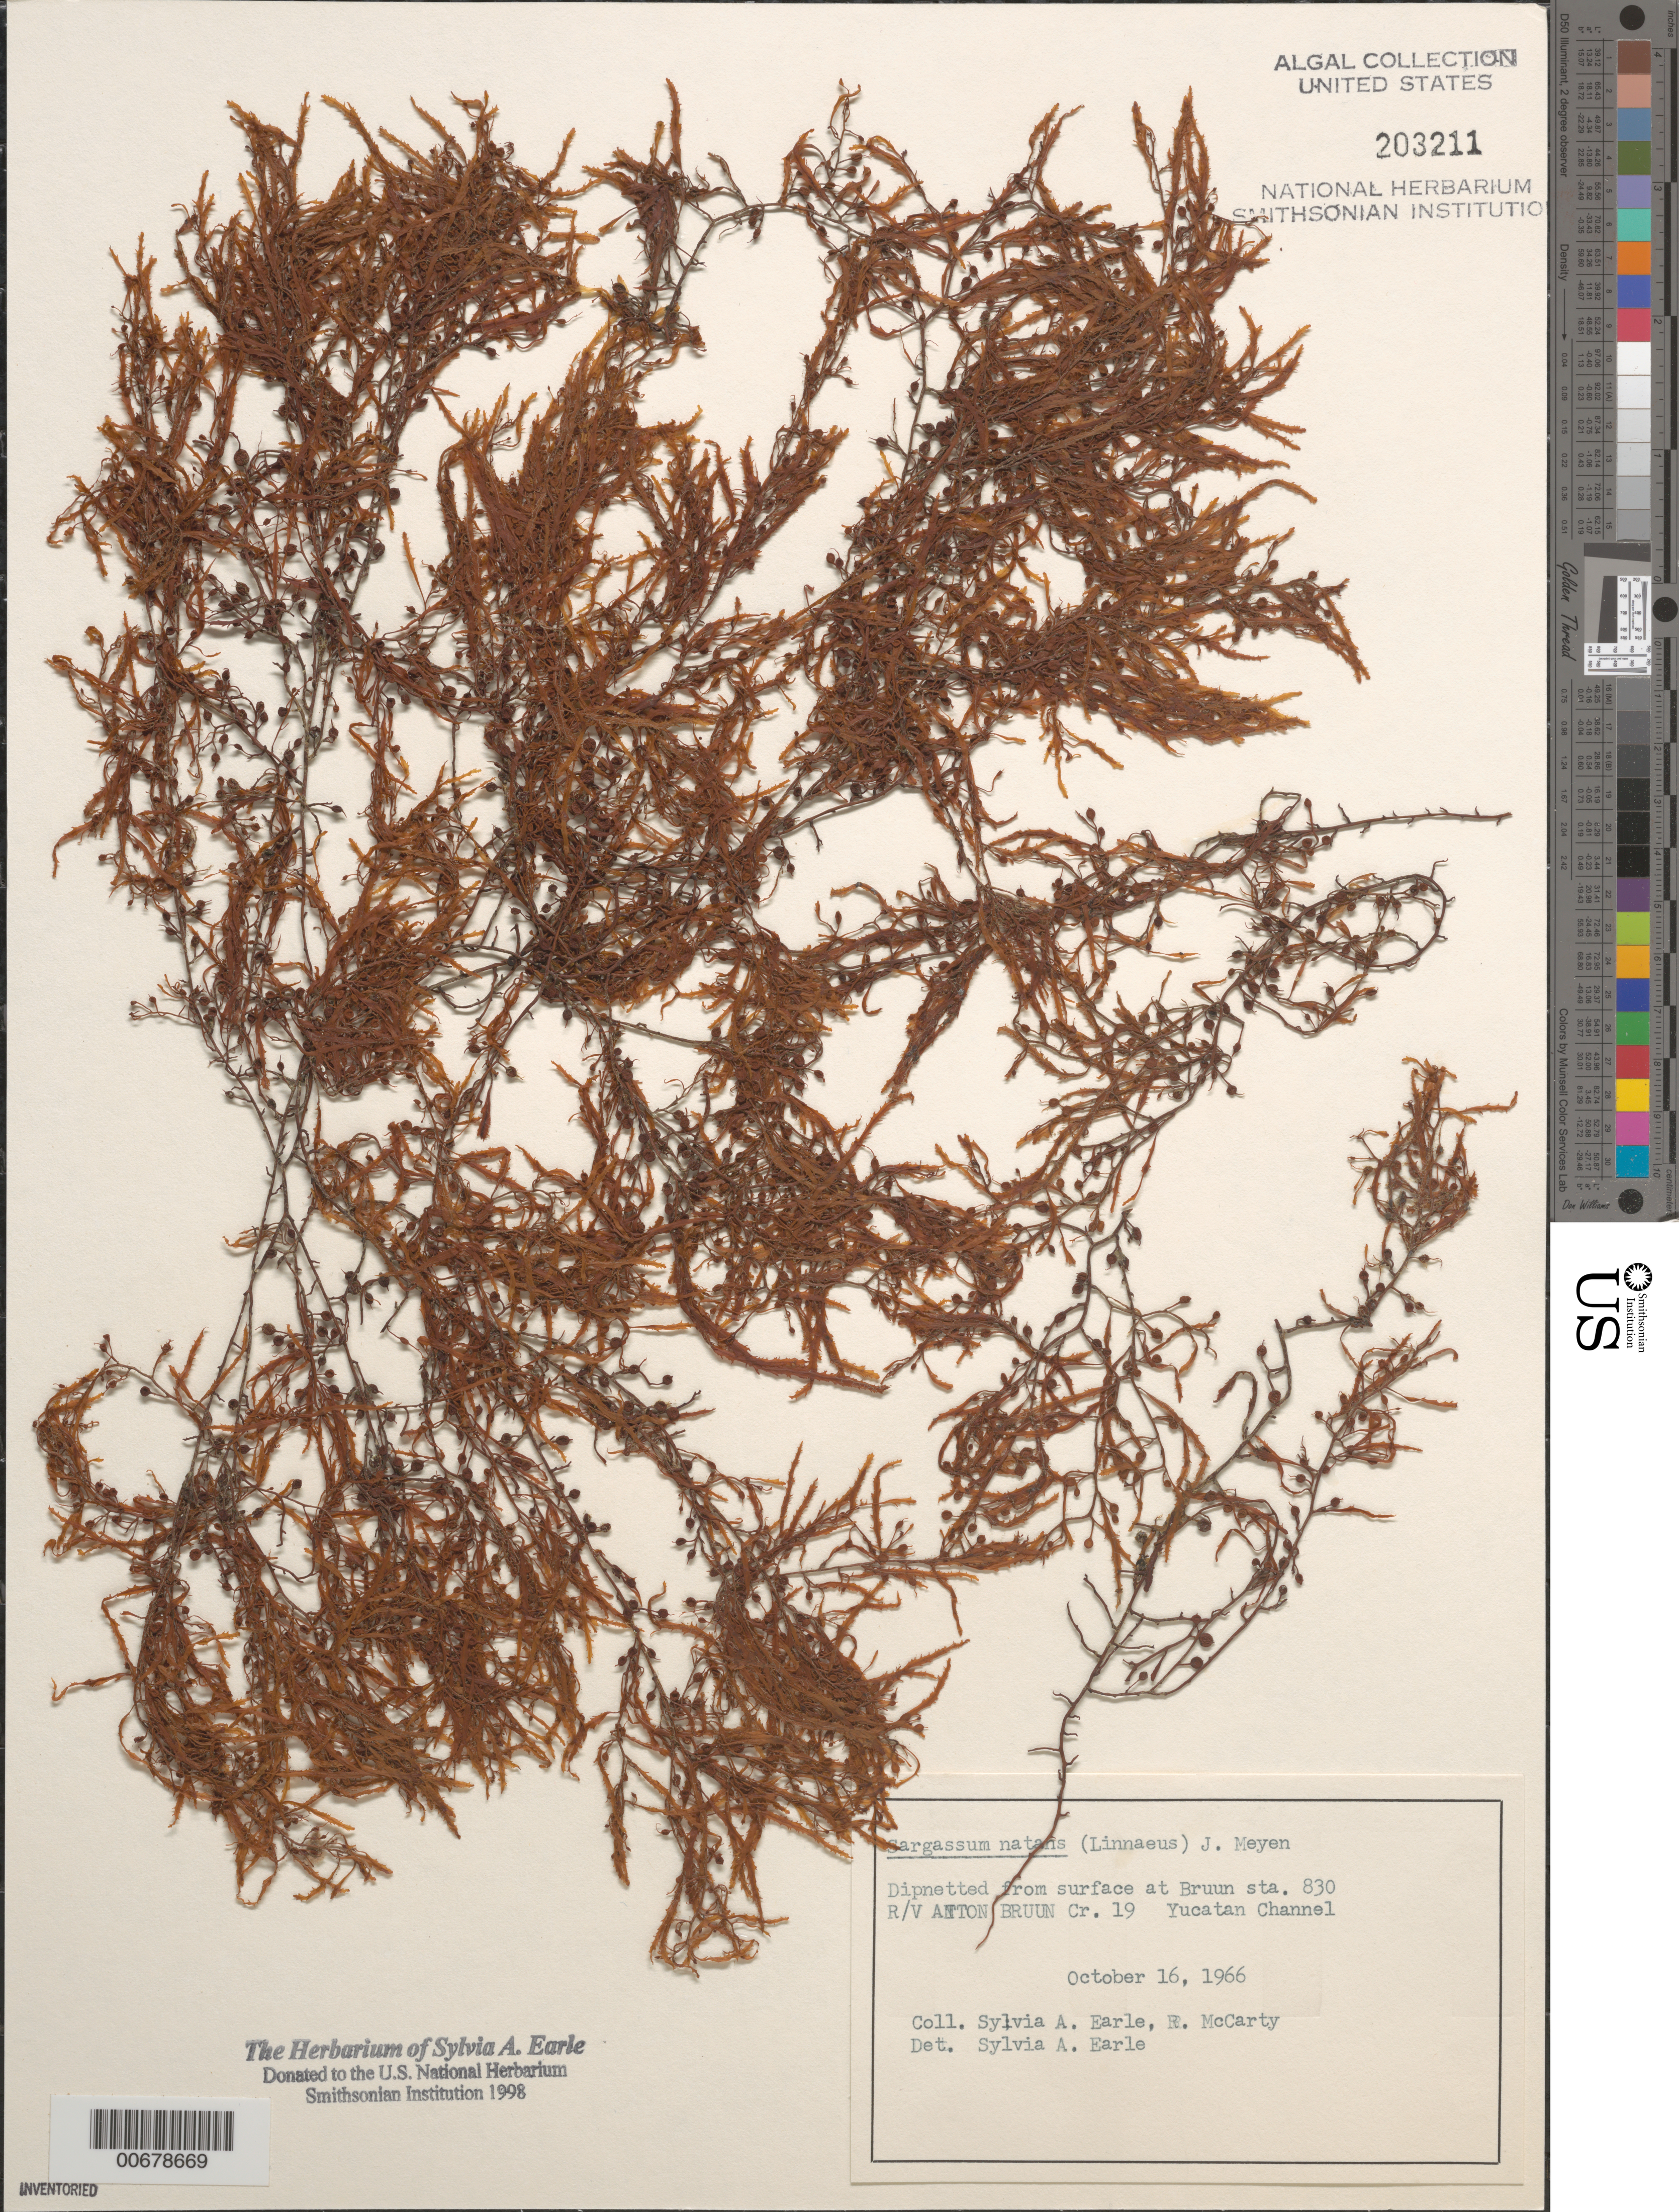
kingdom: Chromista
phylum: Ochrophyta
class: Phaeophyceae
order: Fucales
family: Sargassaceae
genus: Sargassum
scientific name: Sargassum natans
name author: (L.) Gaillon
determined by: Earle, S. A.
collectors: S. A. Earle & R. McCarty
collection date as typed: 16 Oct 1966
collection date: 1966-10-16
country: Cuba / Mexico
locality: Yucatan Channel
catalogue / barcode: US 203211